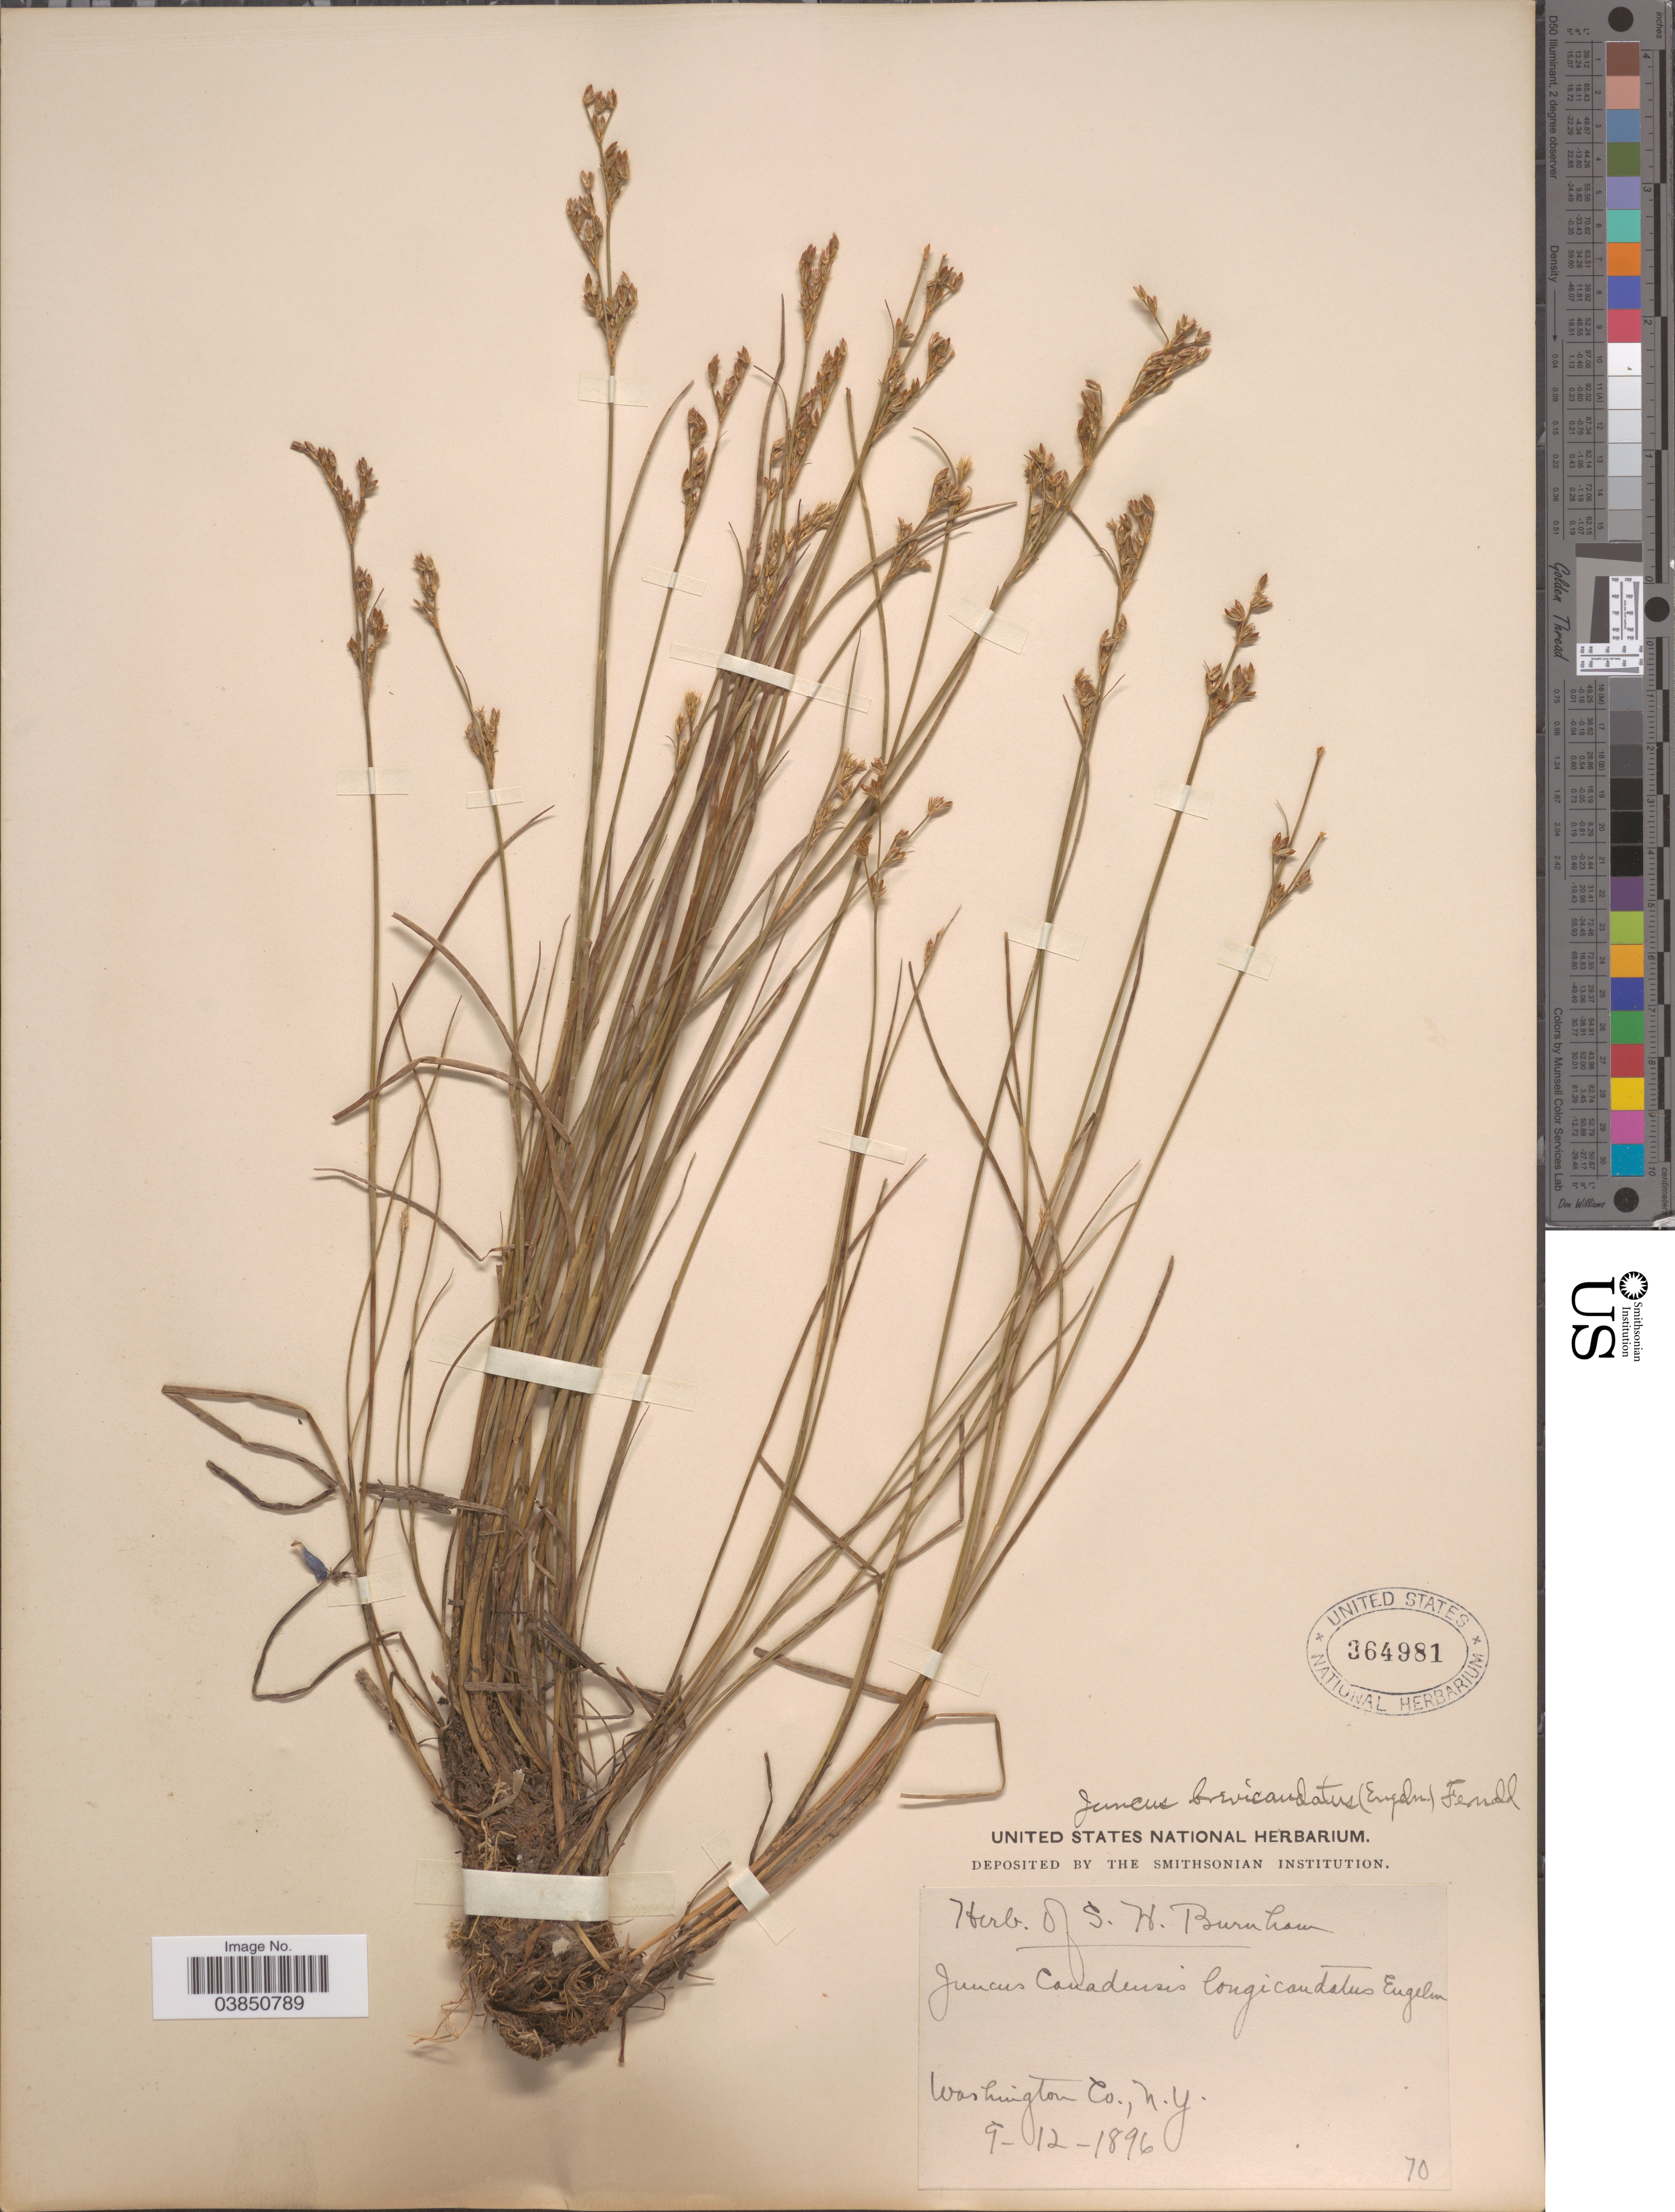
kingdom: Plantae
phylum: Tracheophyta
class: Liliopsida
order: Poales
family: Juncaceae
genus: Juncus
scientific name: Juncus brevicaudatus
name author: (Engelm.) Fernald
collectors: ex herb. S.H. Burnham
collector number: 70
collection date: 1896-09-12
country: United States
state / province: New York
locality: Washington Co.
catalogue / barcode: US 364981